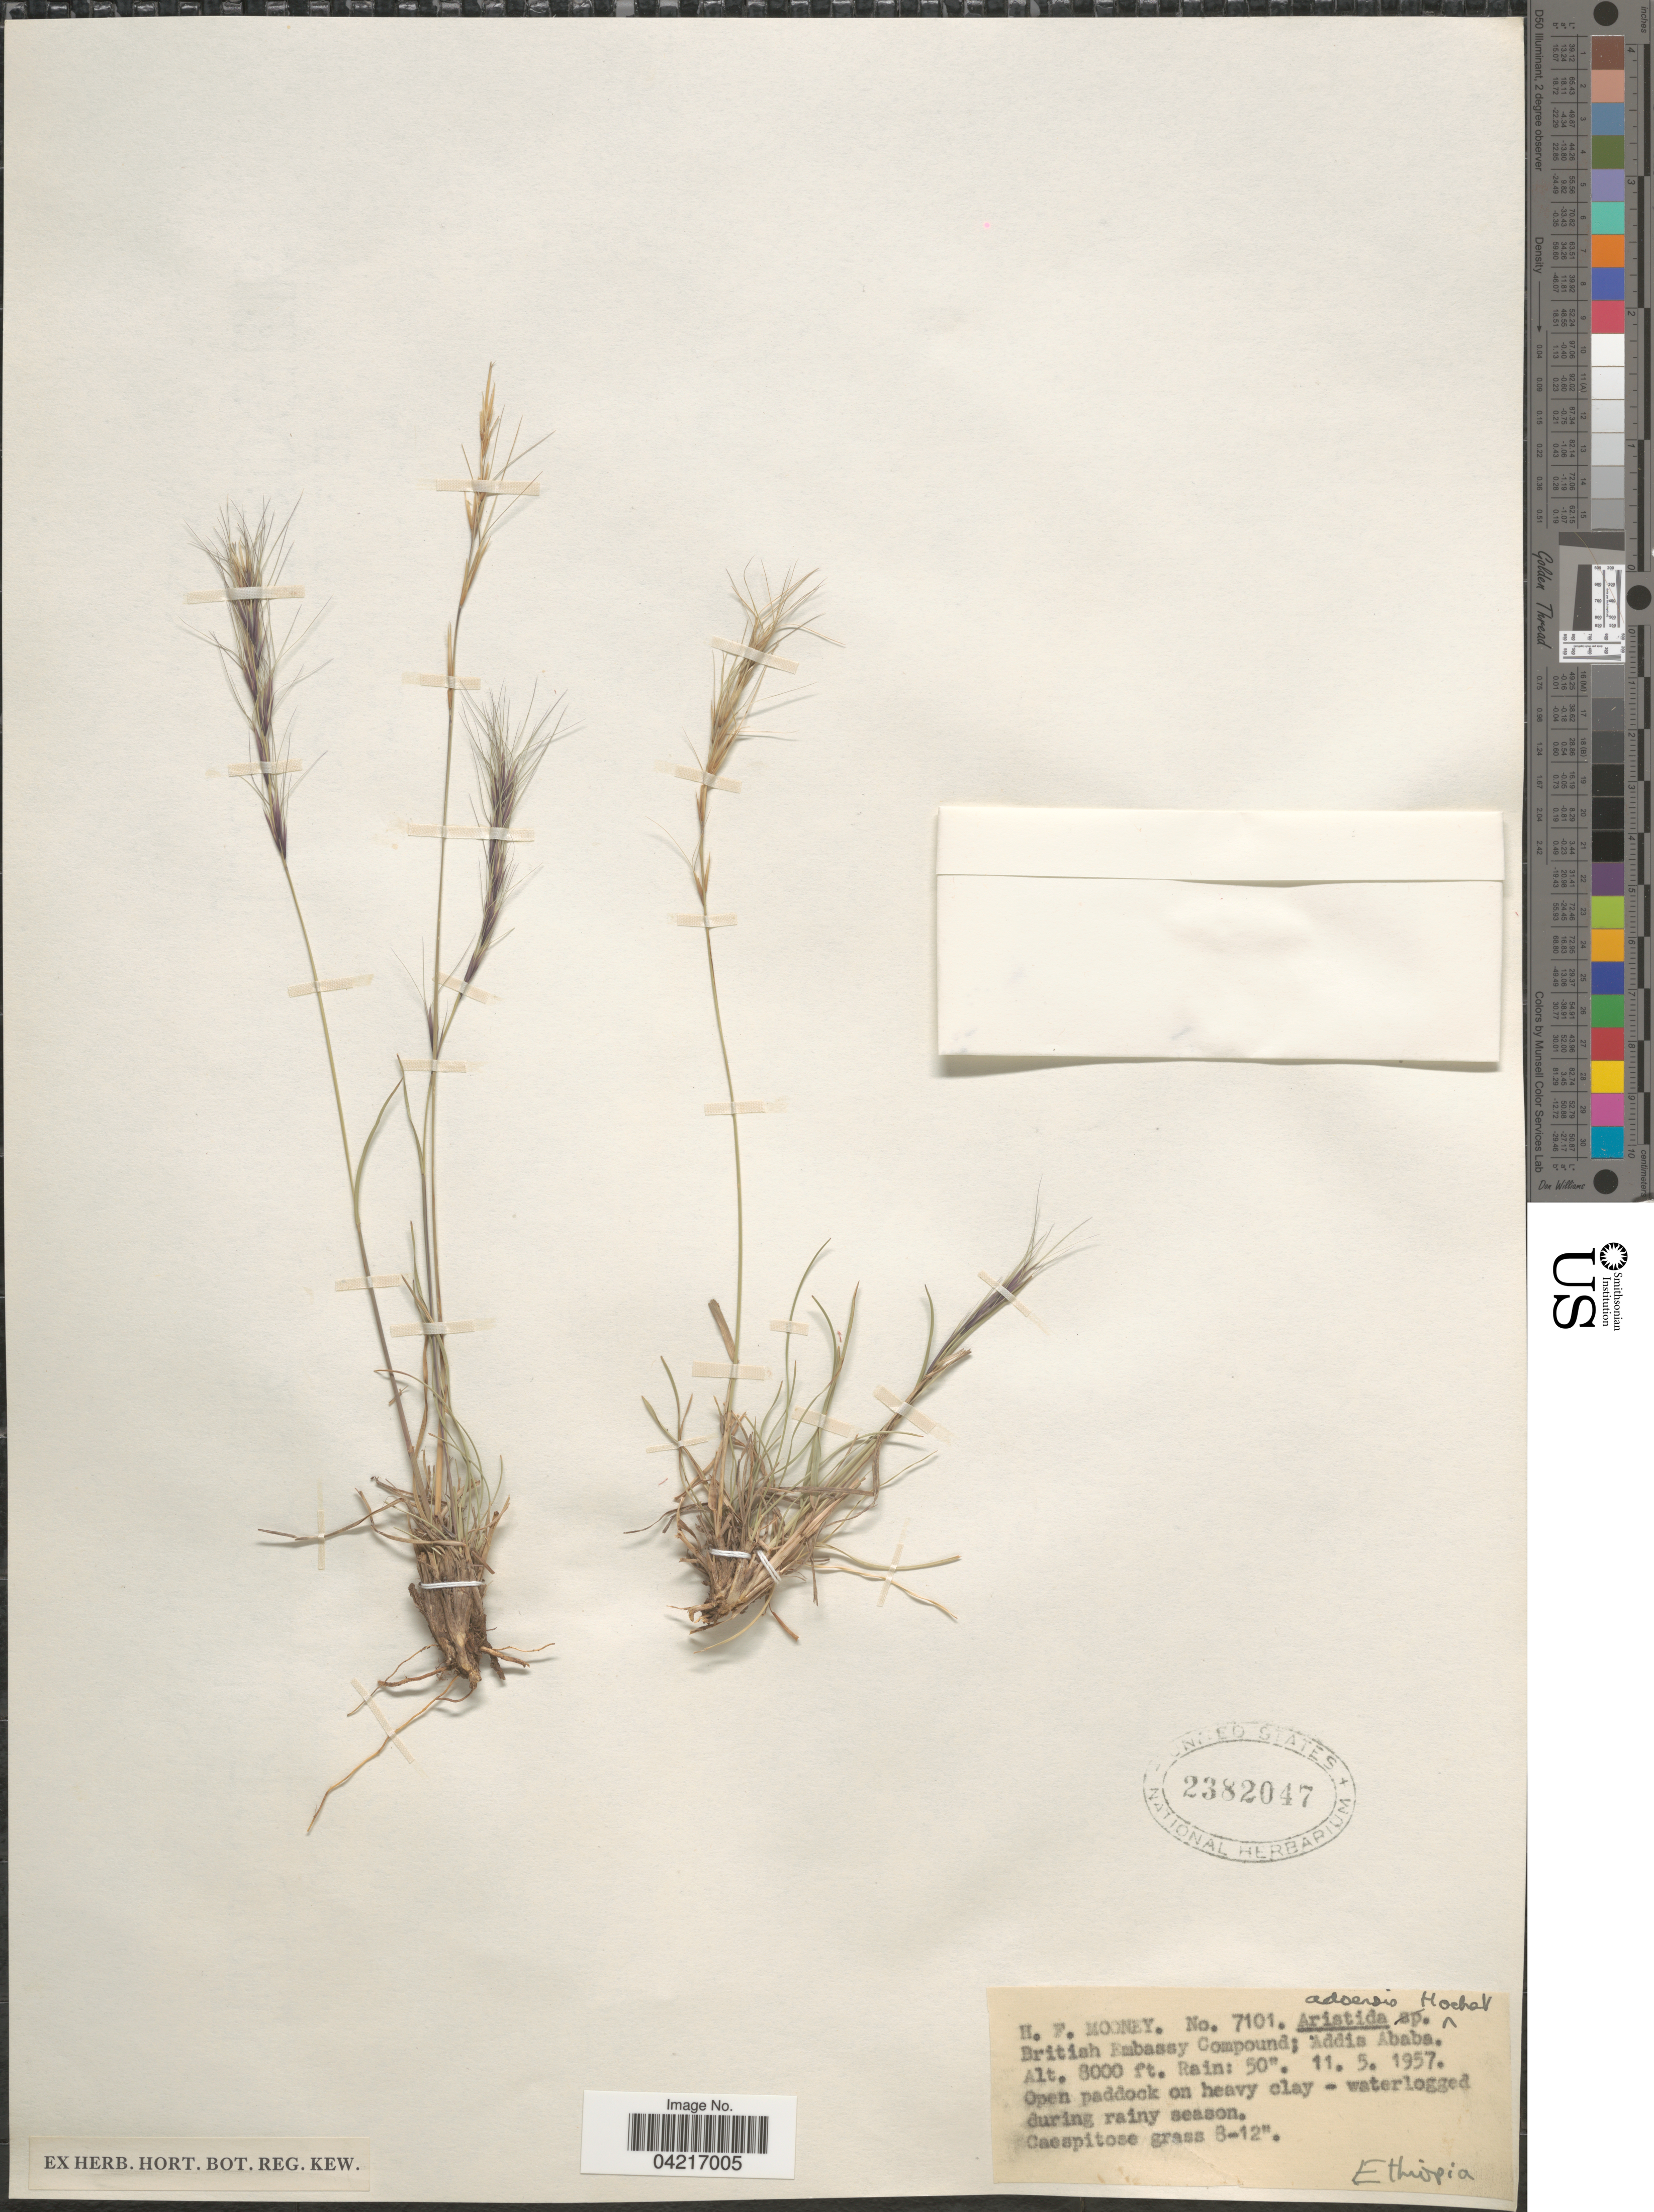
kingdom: Plantae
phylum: Tracheophyta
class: Liliopsida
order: Poales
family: Poaceae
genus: Aristida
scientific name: Aristida adoensis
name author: Hochst. ex A. Rich.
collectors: H. Mooney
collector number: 7101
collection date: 1957-05-11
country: Ethiopia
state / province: Addis Ababa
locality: British Embassy Compound. Open paddock on heavy clay - waterlogged during rainy season.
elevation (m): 2438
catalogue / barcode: US 2382047